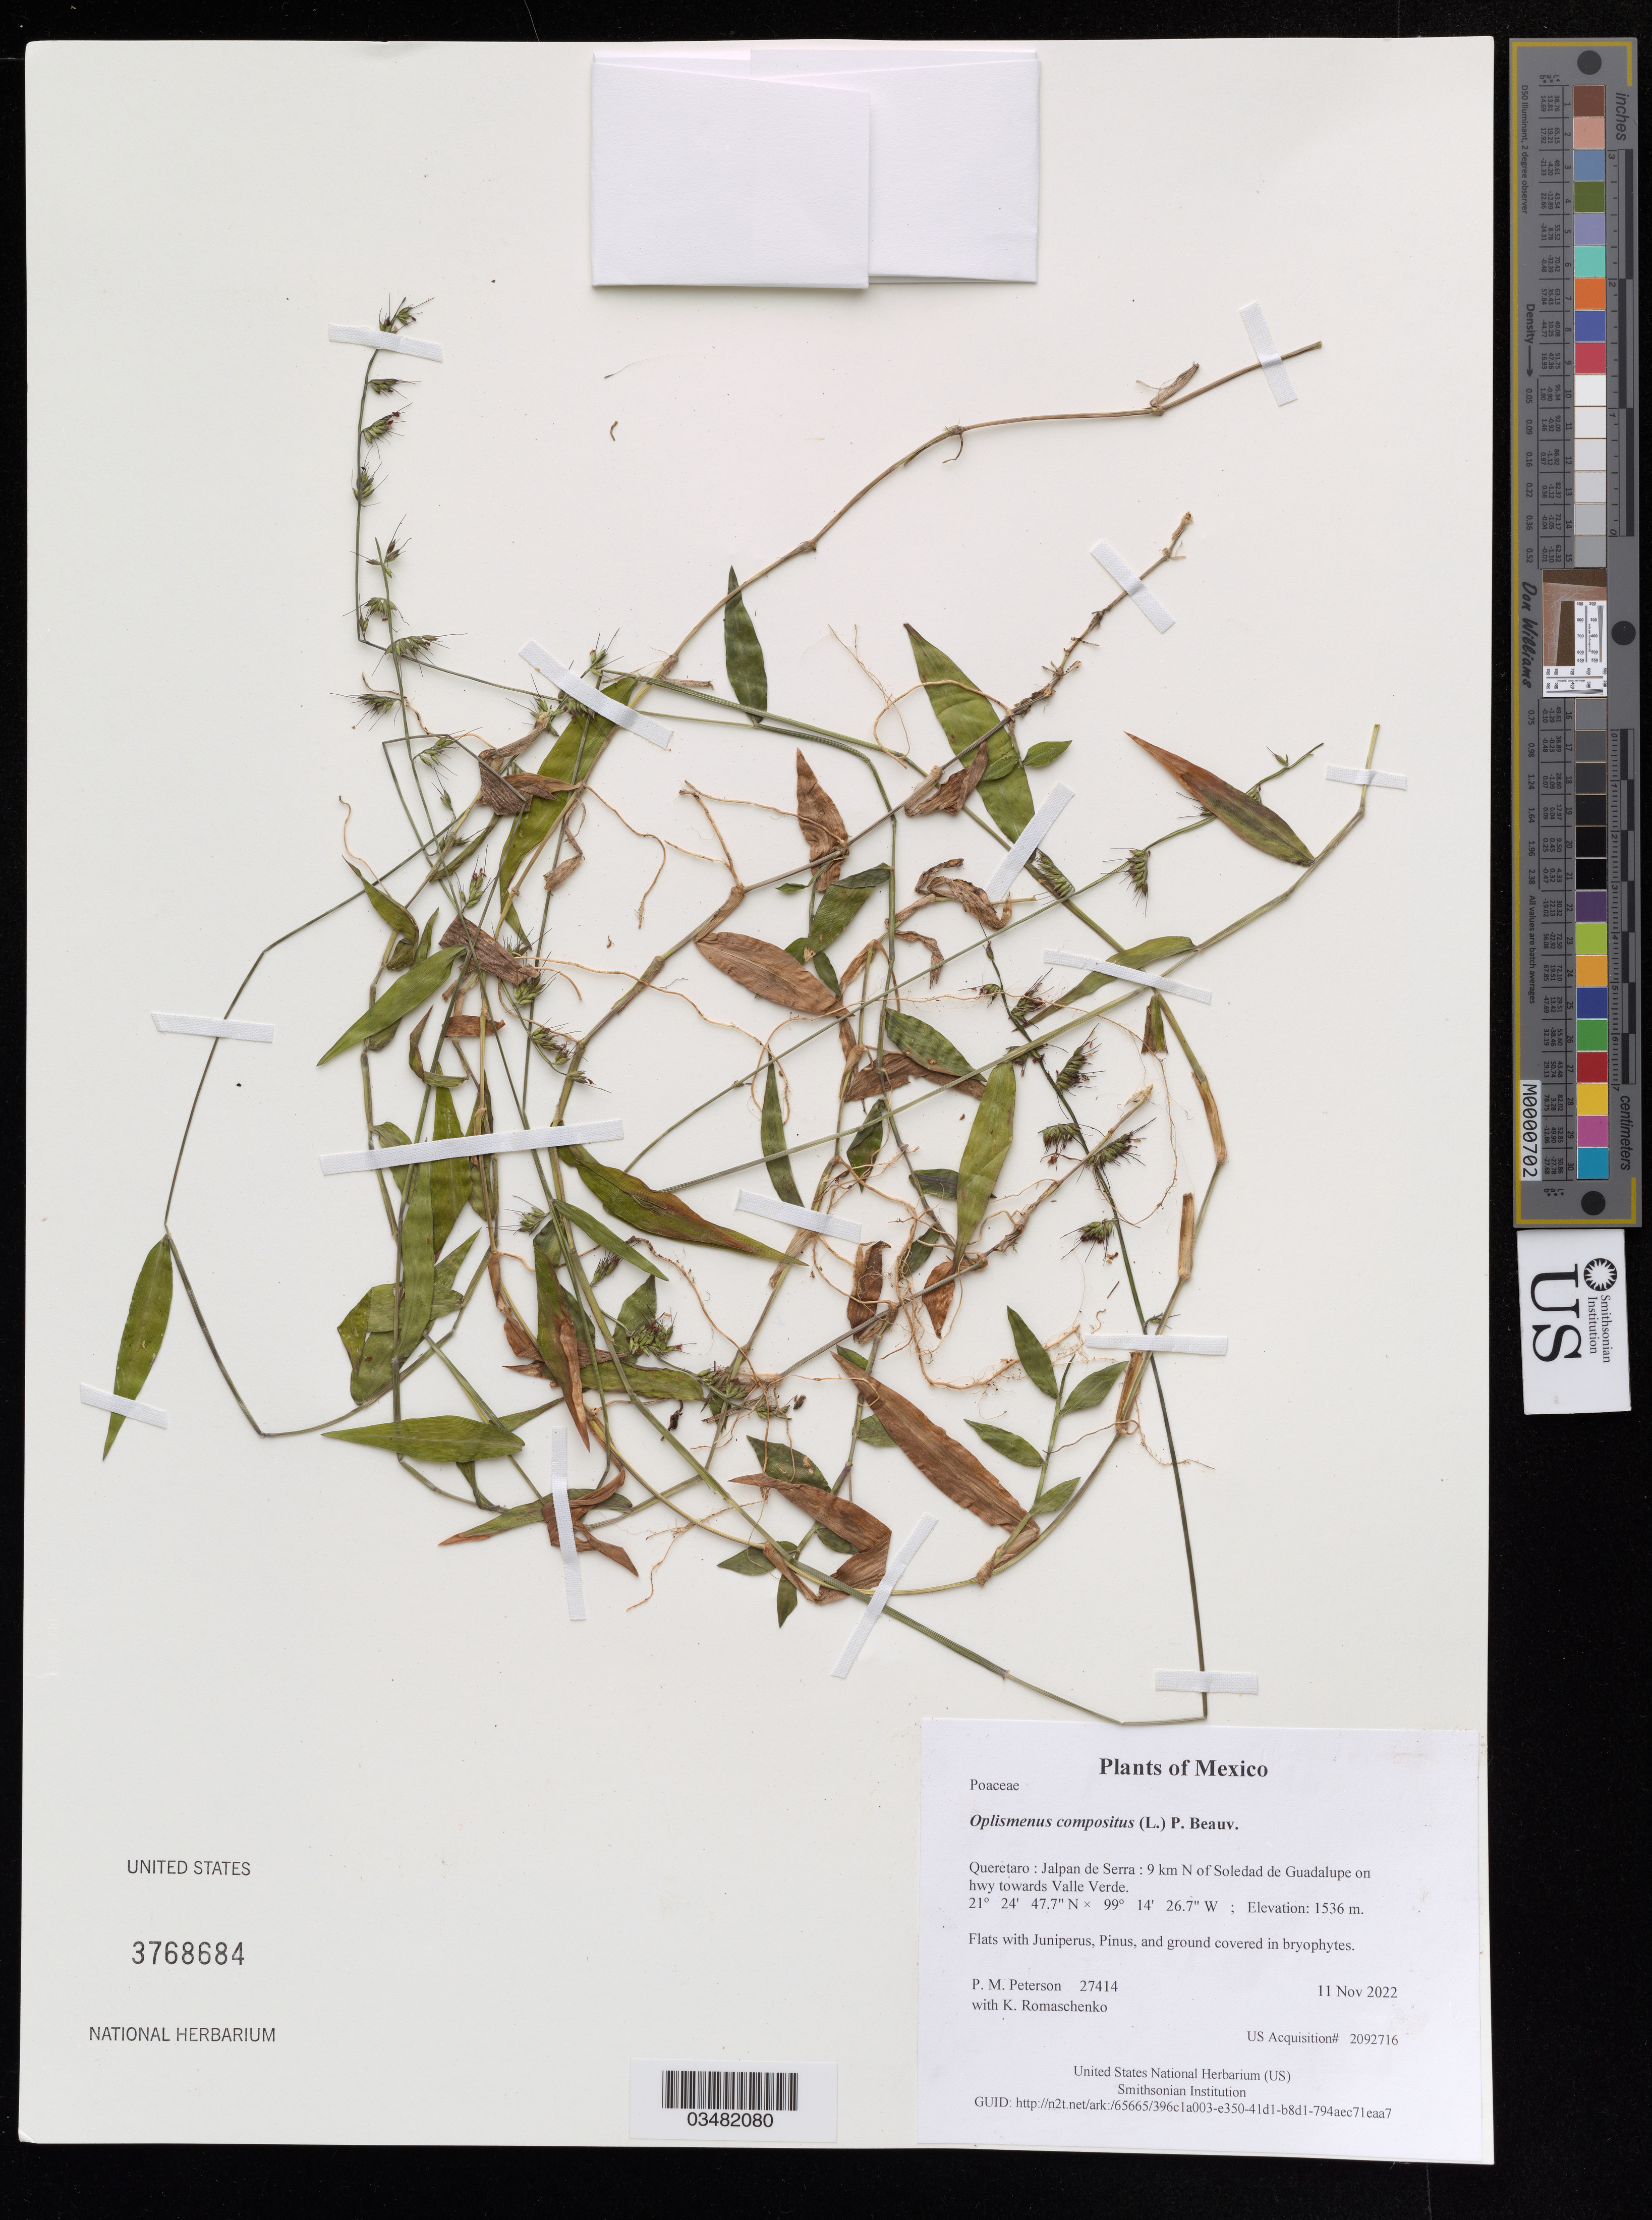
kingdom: Plantae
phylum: Tracheophyta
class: Liliopsida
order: Poales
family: Poaceae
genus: Oplismenus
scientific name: Oplismenus compositus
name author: (L.) P. Beauv.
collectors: P. M. Peterson & K. Romaschenko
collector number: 27414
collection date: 2022-11-11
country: México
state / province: Queretaro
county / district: Jalpan de Serra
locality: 9 km N of Soledad de Guadalupe on hwy towards Valle Verde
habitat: Flats with Juniperus, Pinus, and ground covered in bryophytes.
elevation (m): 1536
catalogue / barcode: US 3768684